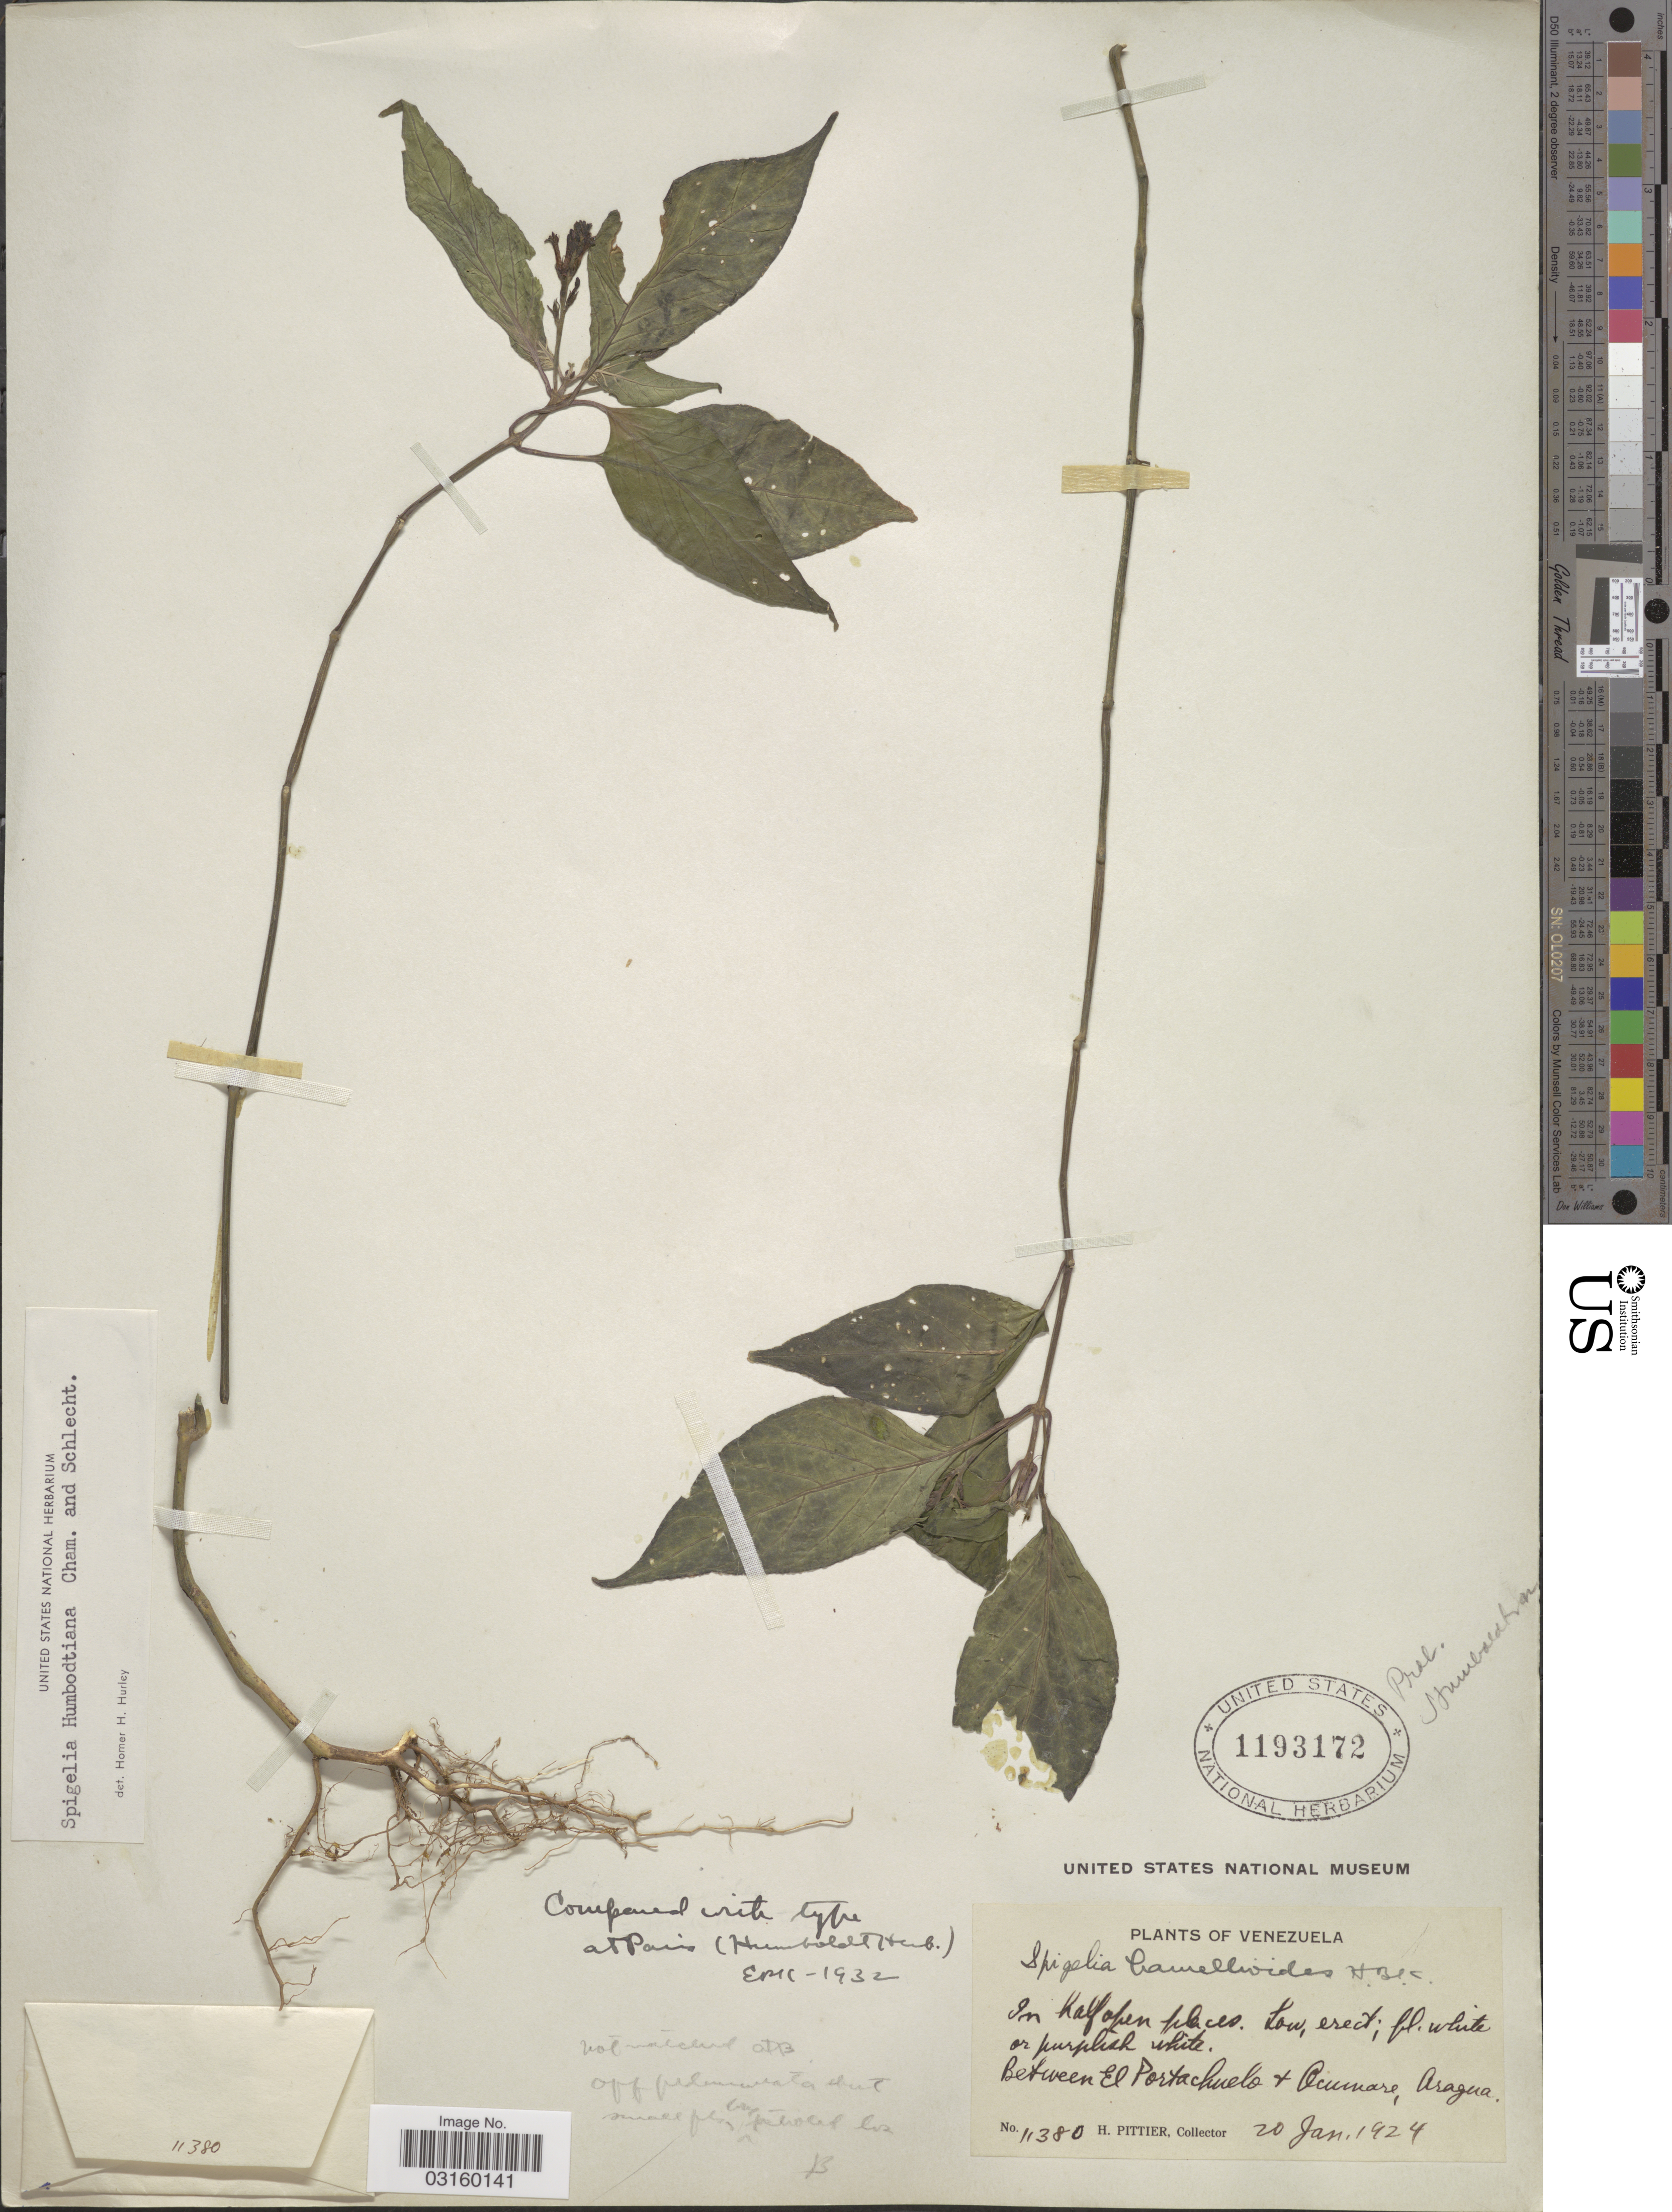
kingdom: Plantae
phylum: Tracheophyta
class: Magnoliopsida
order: Gentianales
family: Loganiaceae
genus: Spigelia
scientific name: Spigelia humboldtiana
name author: Cham. & Schltdl.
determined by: Hurley, H. H.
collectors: H. F. Pittier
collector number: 11380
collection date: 1924-01-20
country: Venezuela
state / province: Aragua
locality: Between El Portachuelo & Ocumare.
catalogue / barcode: US 1193172